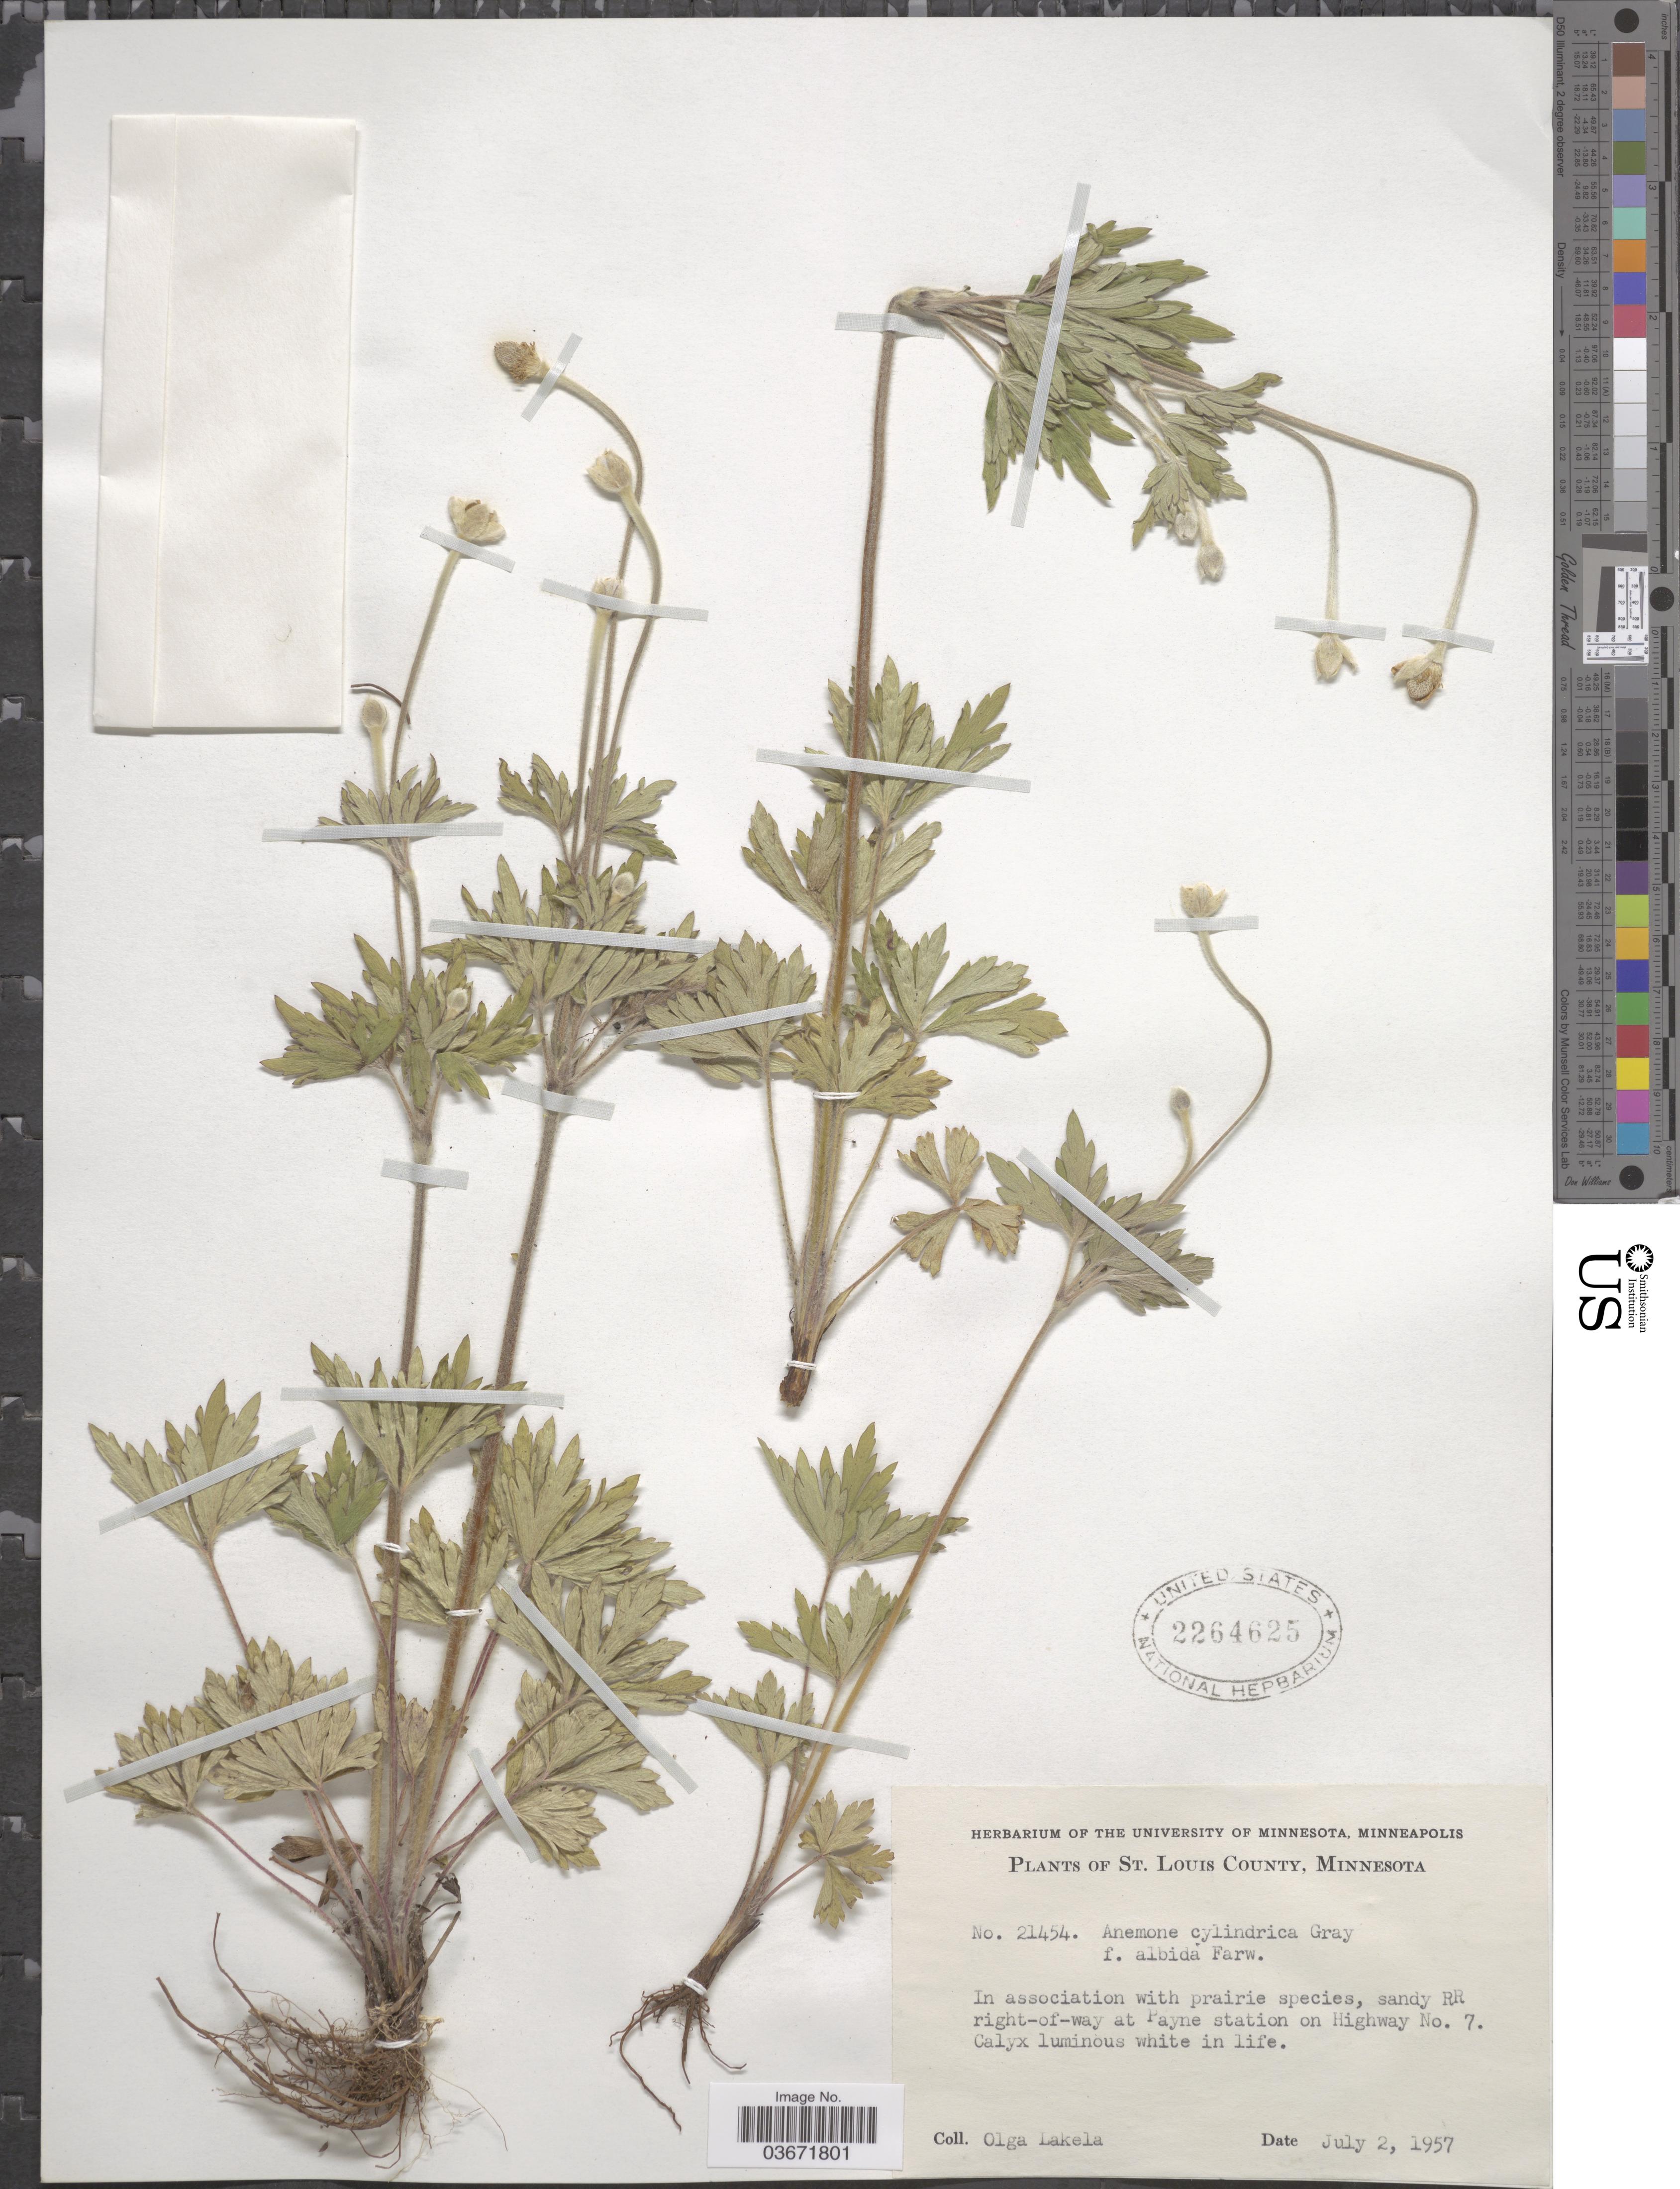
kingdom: Plantae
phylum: Tracheophyta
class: Magnoliopsida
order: Ranunculales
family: Ranunculaceae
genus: Anemone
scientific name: Anemone cylindrica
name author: A. Gray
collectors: O. K. Lakela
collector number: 21454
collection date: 1957-07-02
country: United States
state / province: Minnesota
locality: St. Louis County. RR right-of-way at Payne station on Highway No. 7.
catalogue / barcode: US 2264625